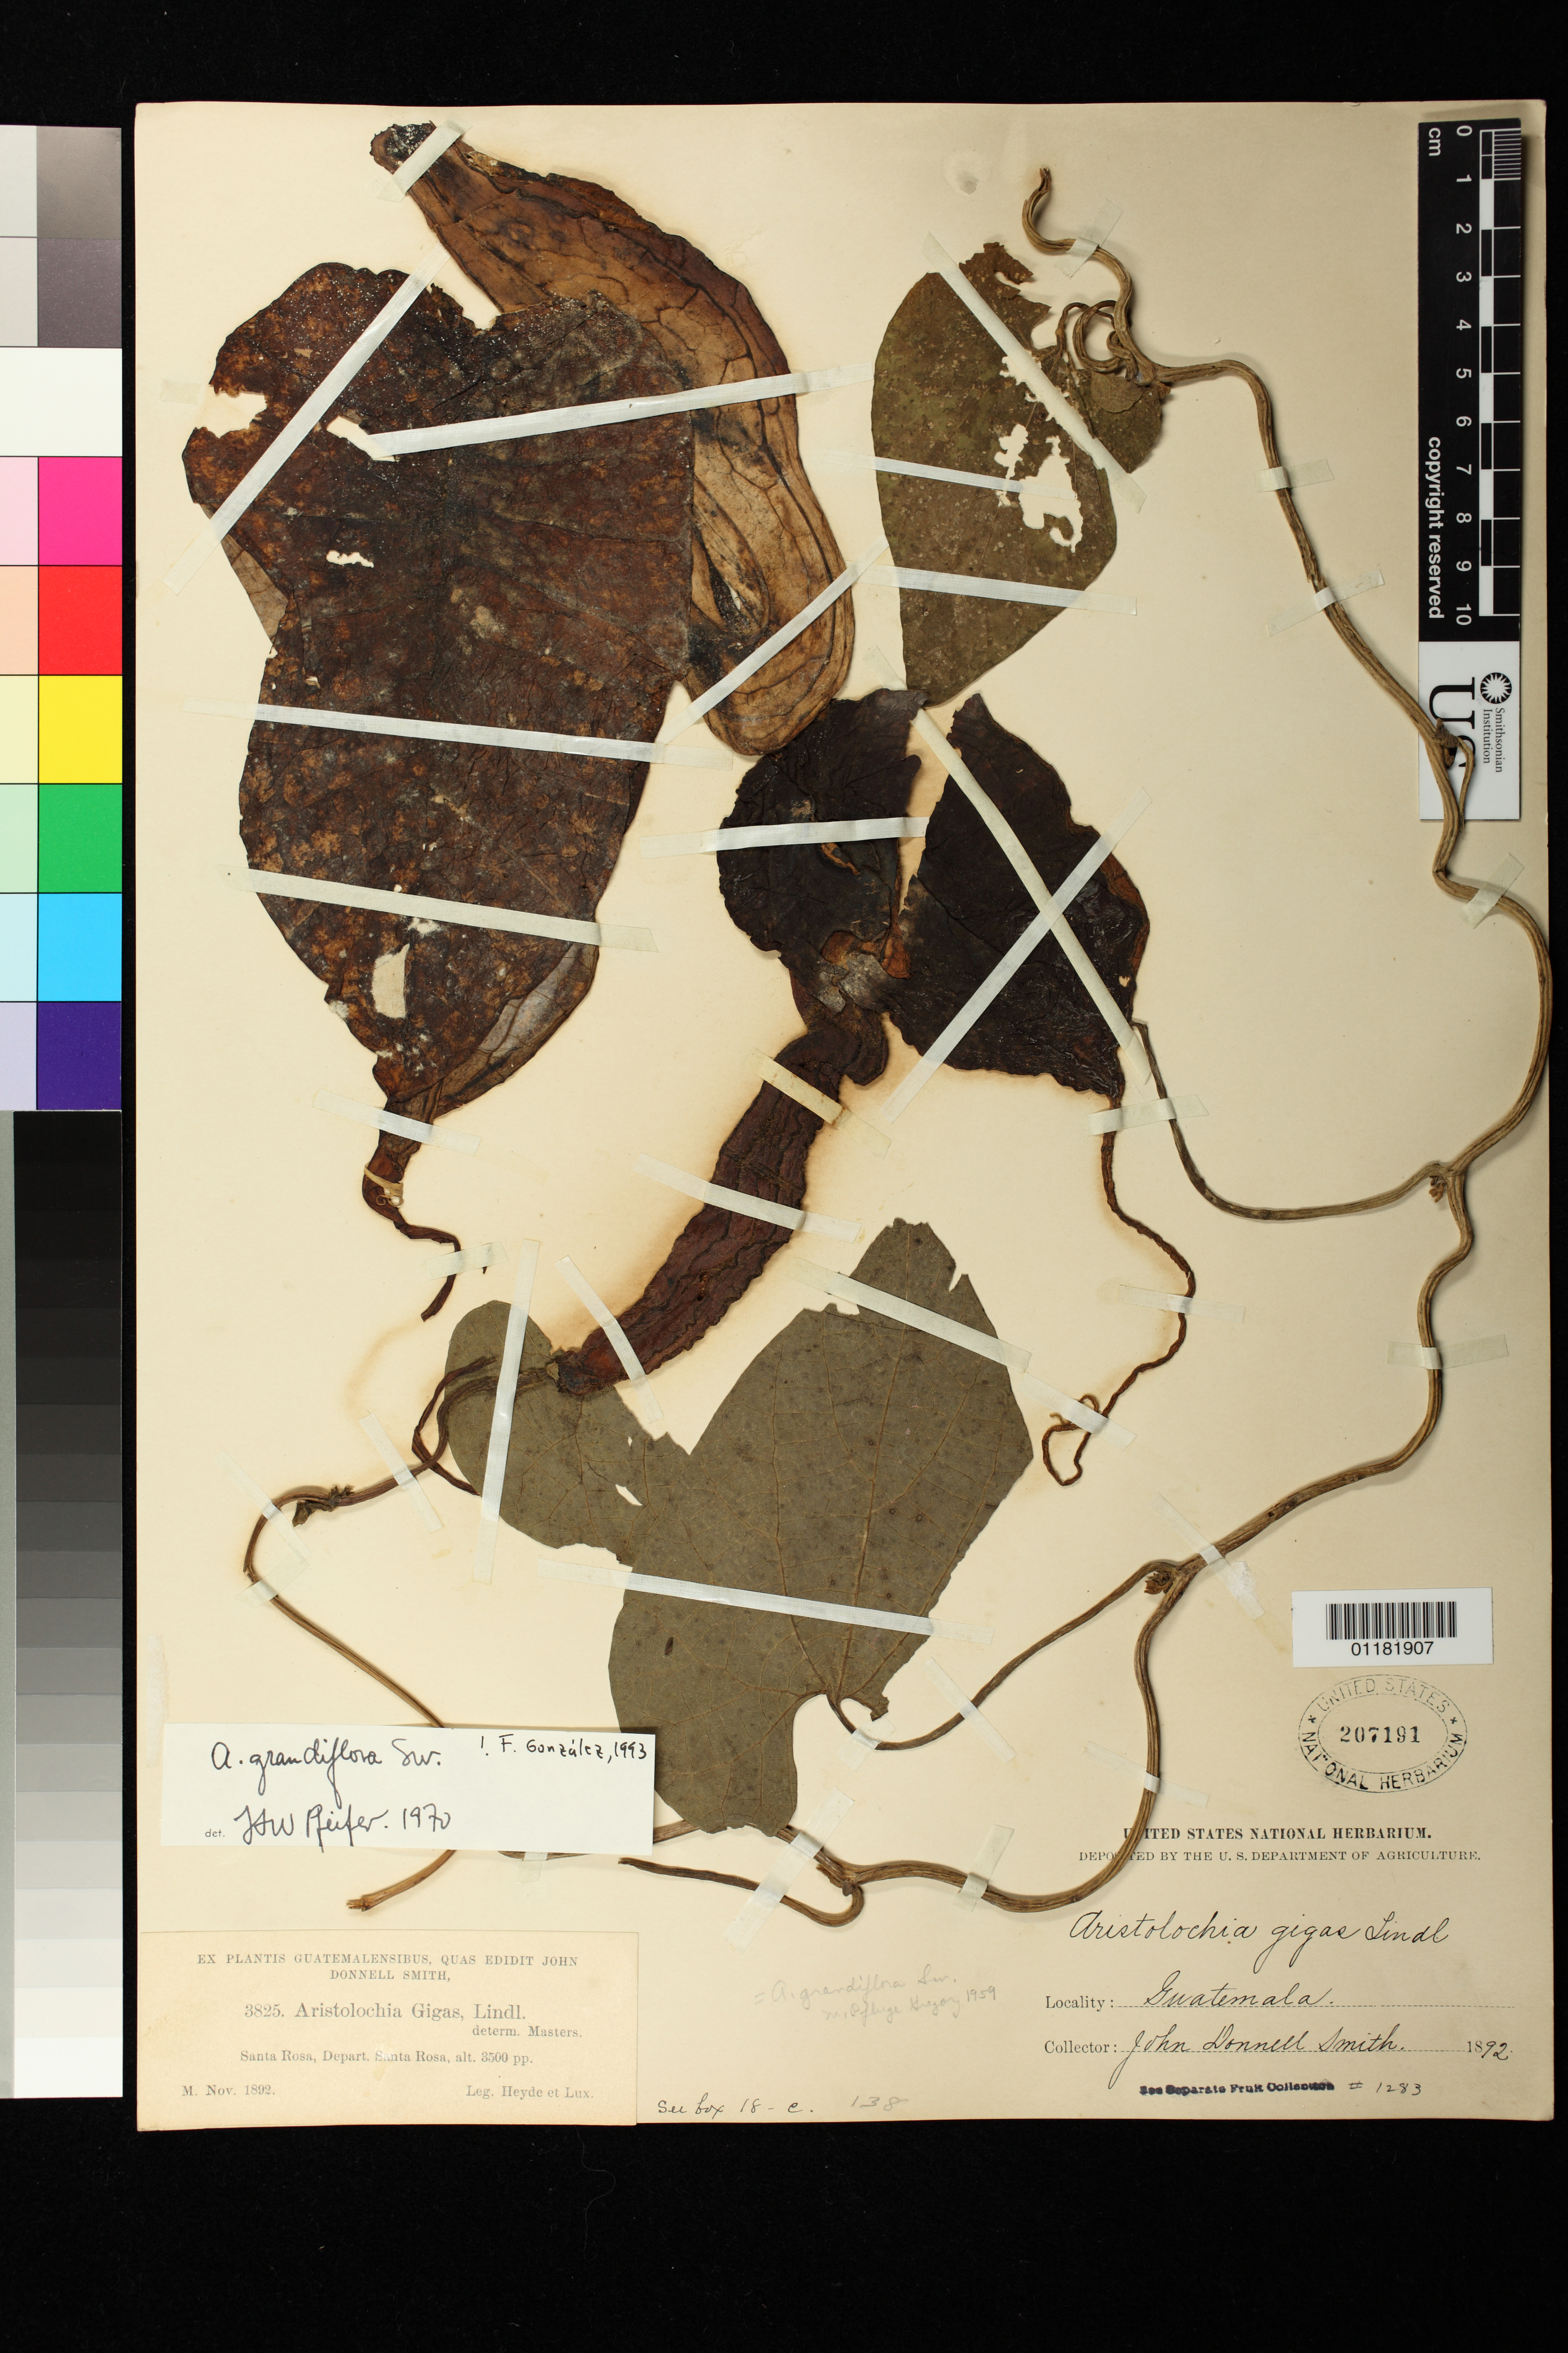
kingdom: Plantae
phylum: Tracheophyta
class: Magnoliopsida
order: Piperales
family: Aristolochiaceae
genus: Aristolochia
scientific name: Aristolochia grandiflora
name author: Sw.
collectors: E. T. Heyde & E. Lux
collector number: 3825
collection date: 1892-11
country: Guatemala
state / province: Santa Rosa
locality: Santa Rosa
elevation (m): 1067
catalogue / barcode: US 207191